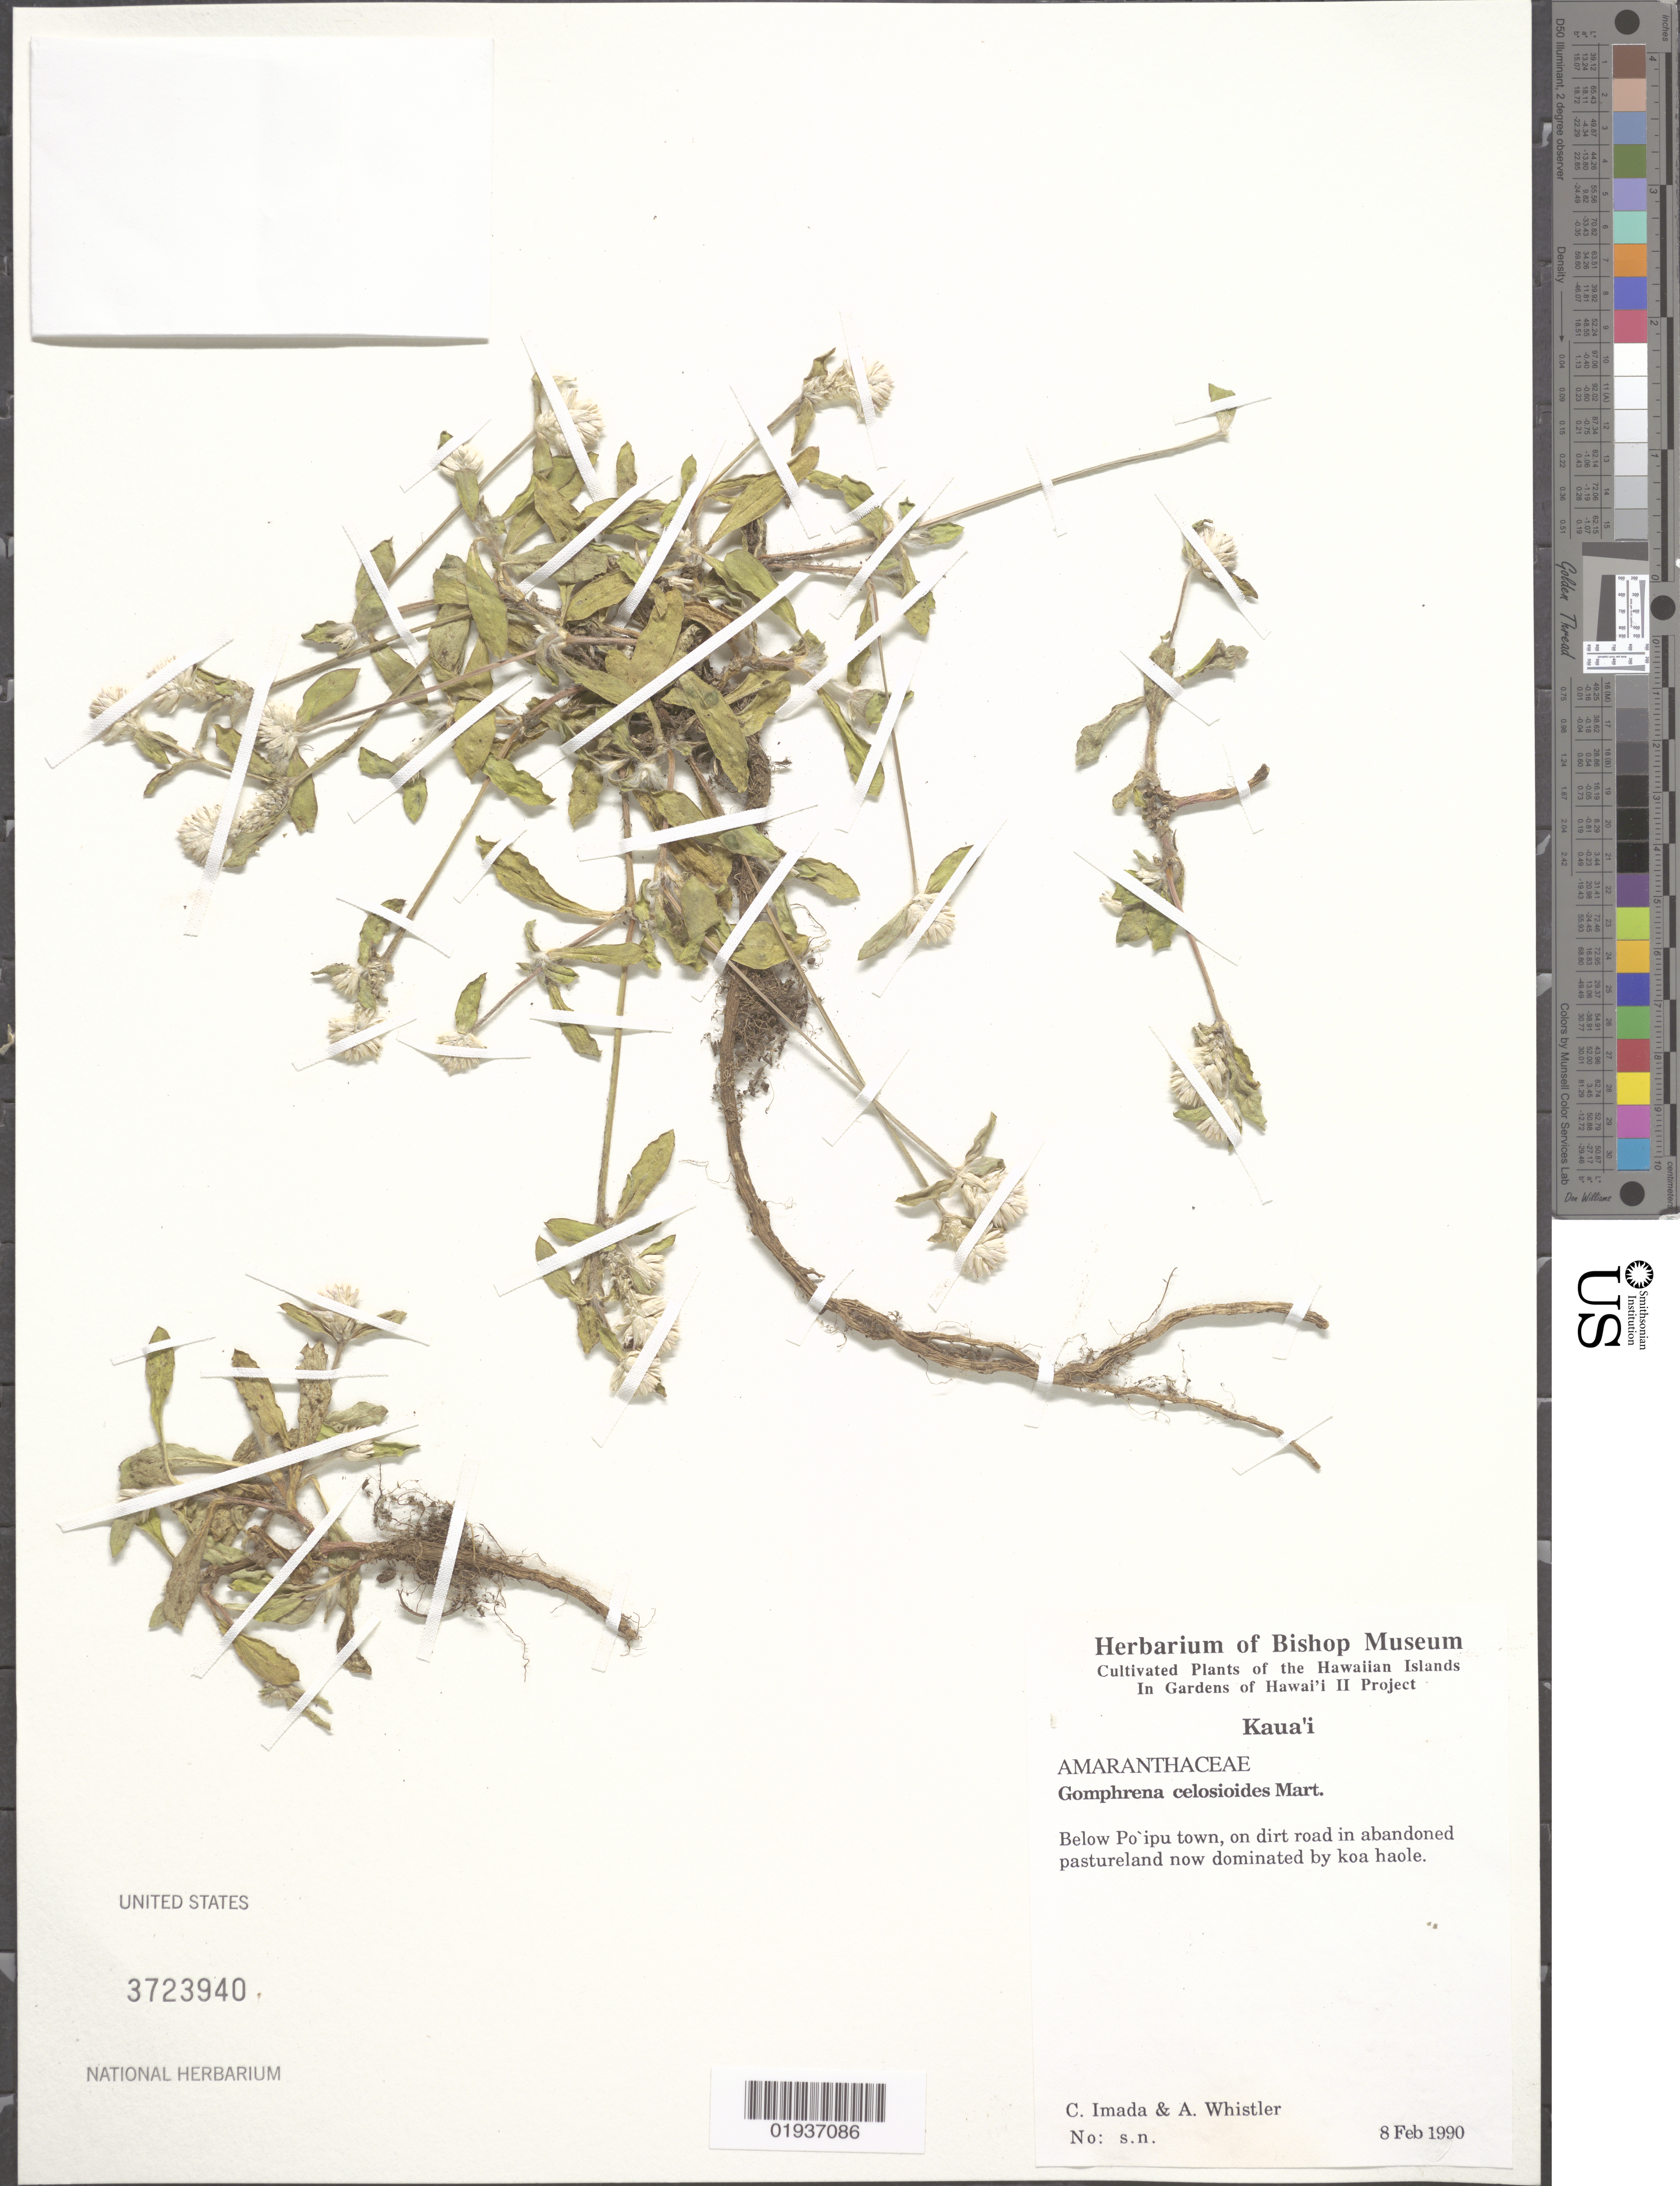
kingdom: Plantae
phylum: Tracheophyta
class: Magnoliopsida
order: Caryophyllales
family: Amaranthaceae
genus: Gomphrena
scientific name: Gomphrena celosioides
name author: Mart.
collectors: C. Imada & A. Whistler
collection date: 1990-02-08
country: United States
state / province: Hawaii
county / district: Kauai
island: Kaua'i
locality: Below Po'ipu town, on dirt road in abandoned pastureland now dominated by koa haole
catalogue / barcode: US 3723940